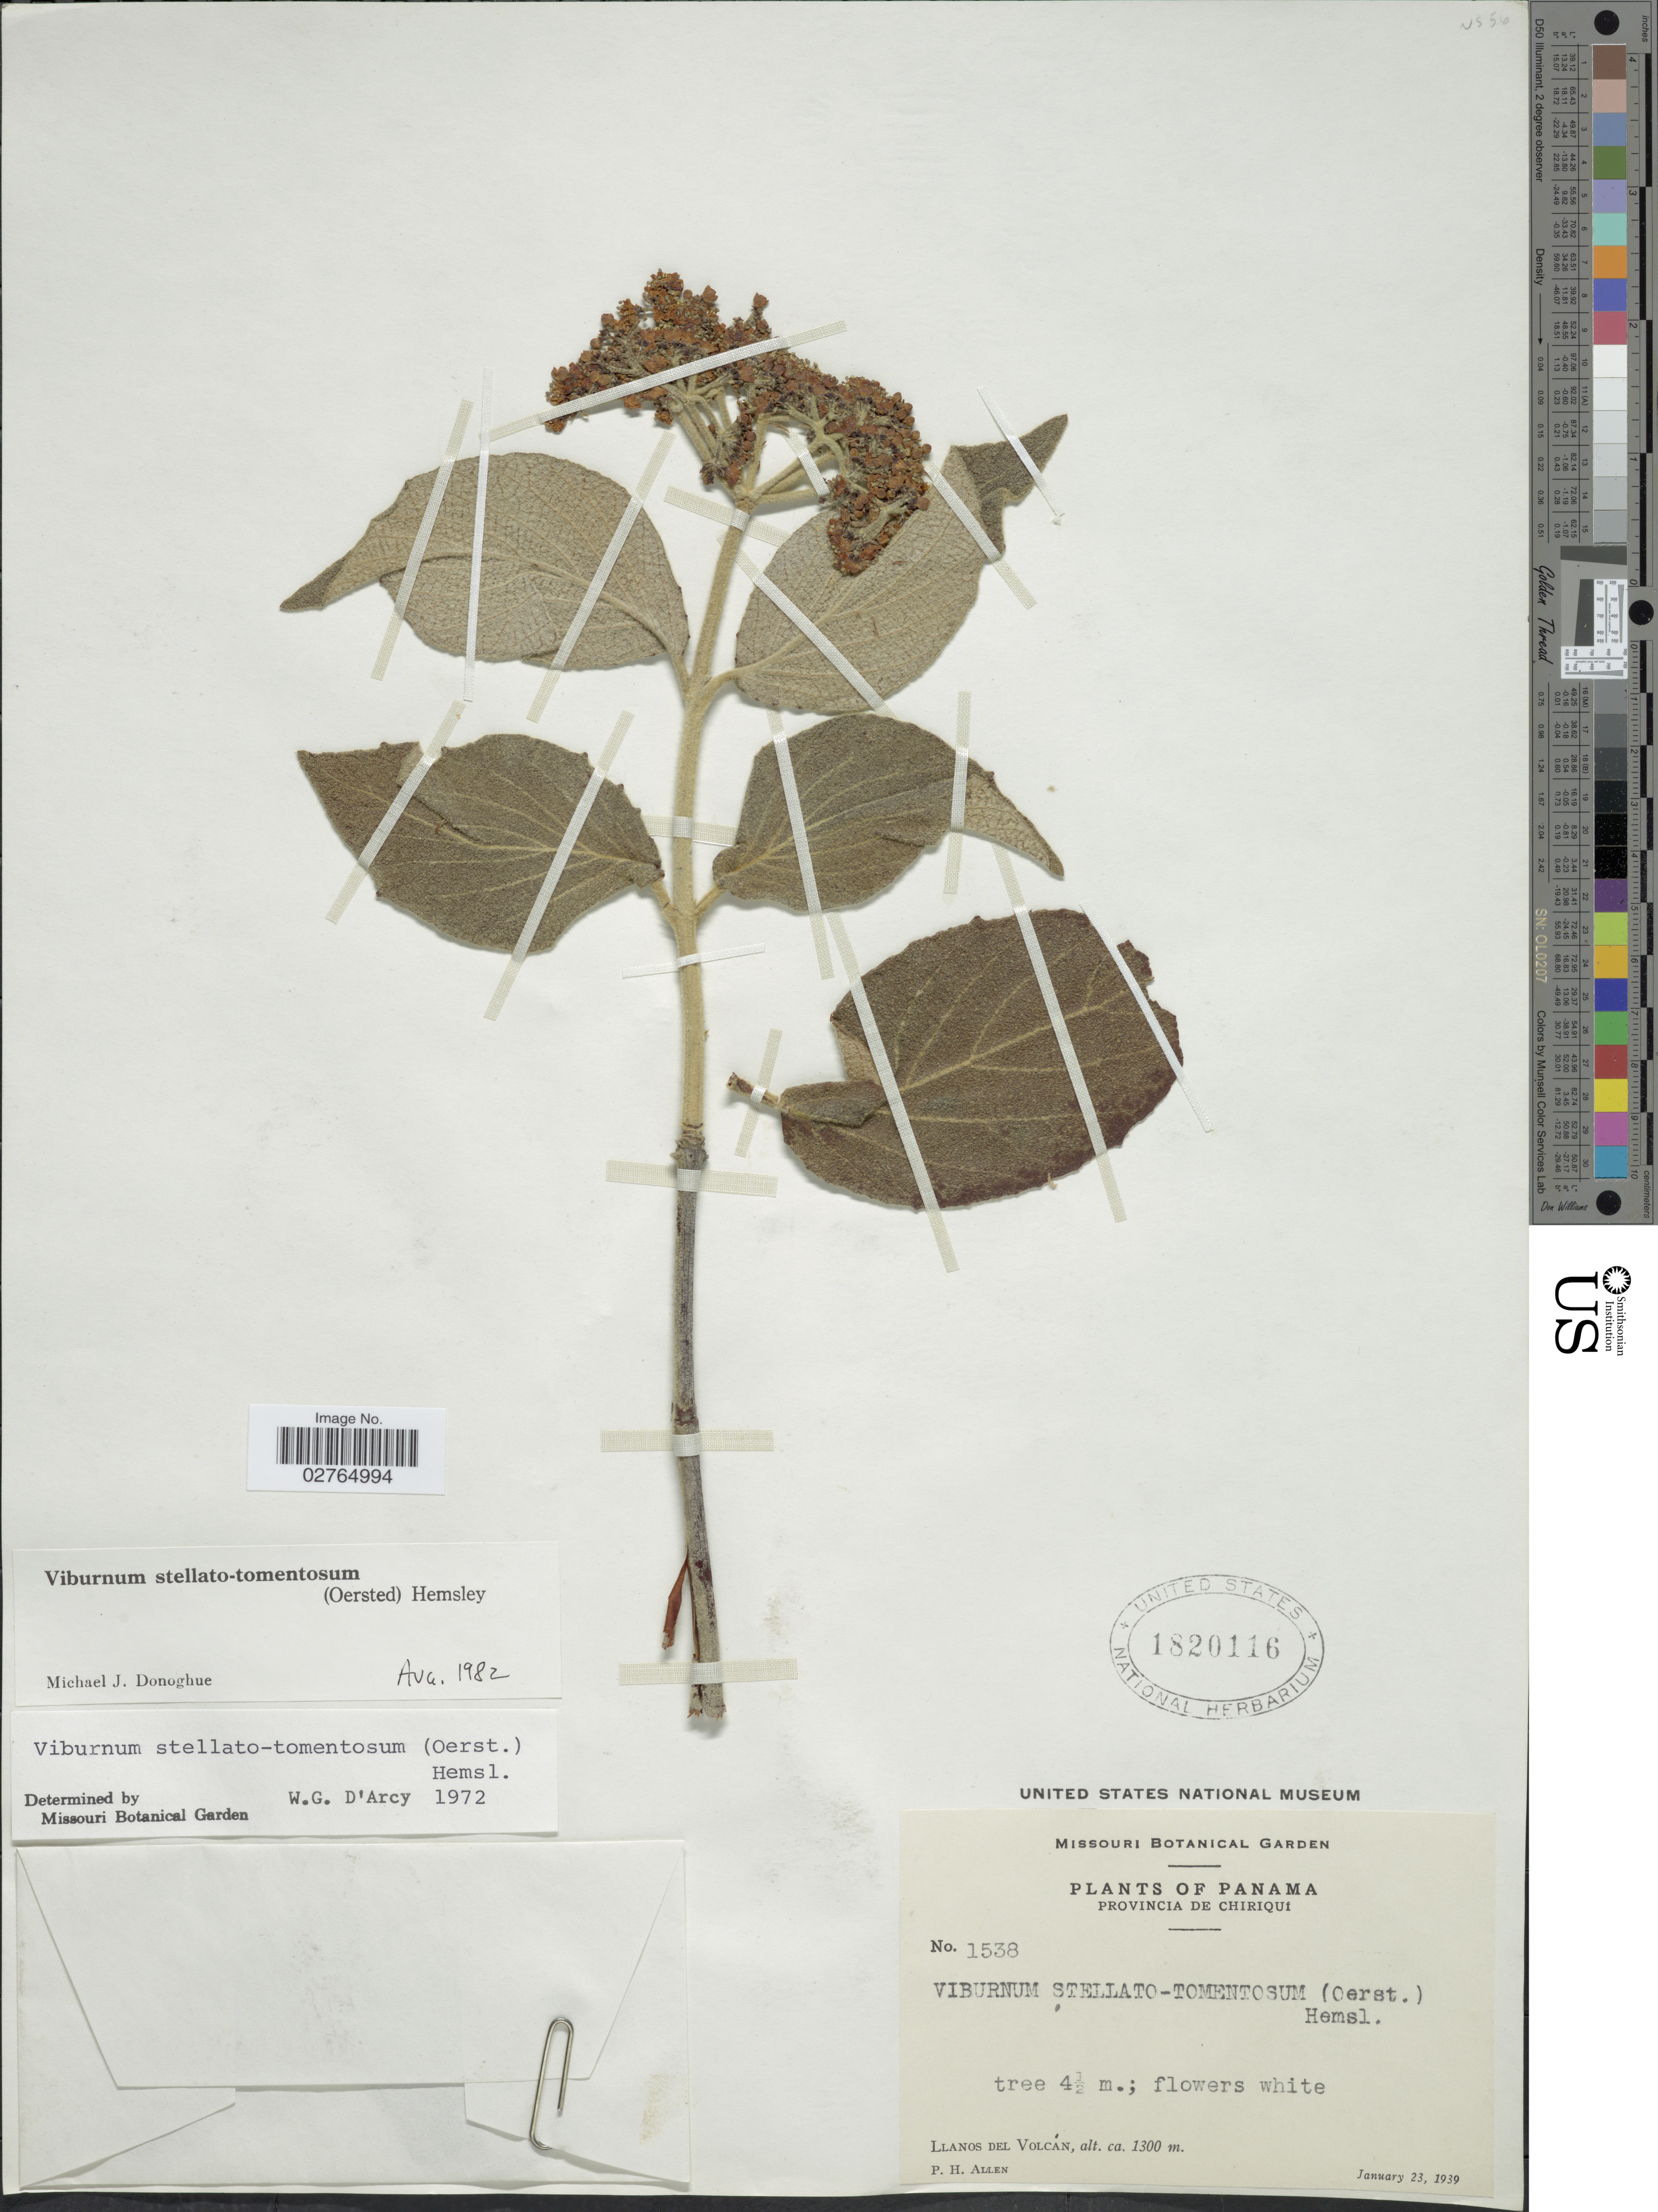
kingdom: Plantae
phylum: Tracheophyta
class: Magnoliopsida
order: Dipsacales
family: Viburnaceae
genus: Viburnum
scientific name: Viburnum stellatotomentosum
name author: (Oerst.) Hemsl.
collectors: P. H. Allen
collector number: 1538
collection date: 1939-01-23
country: Panama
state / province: Chiriqui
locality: Llanos del Volcán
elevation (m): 1300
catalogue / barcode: US 1820116